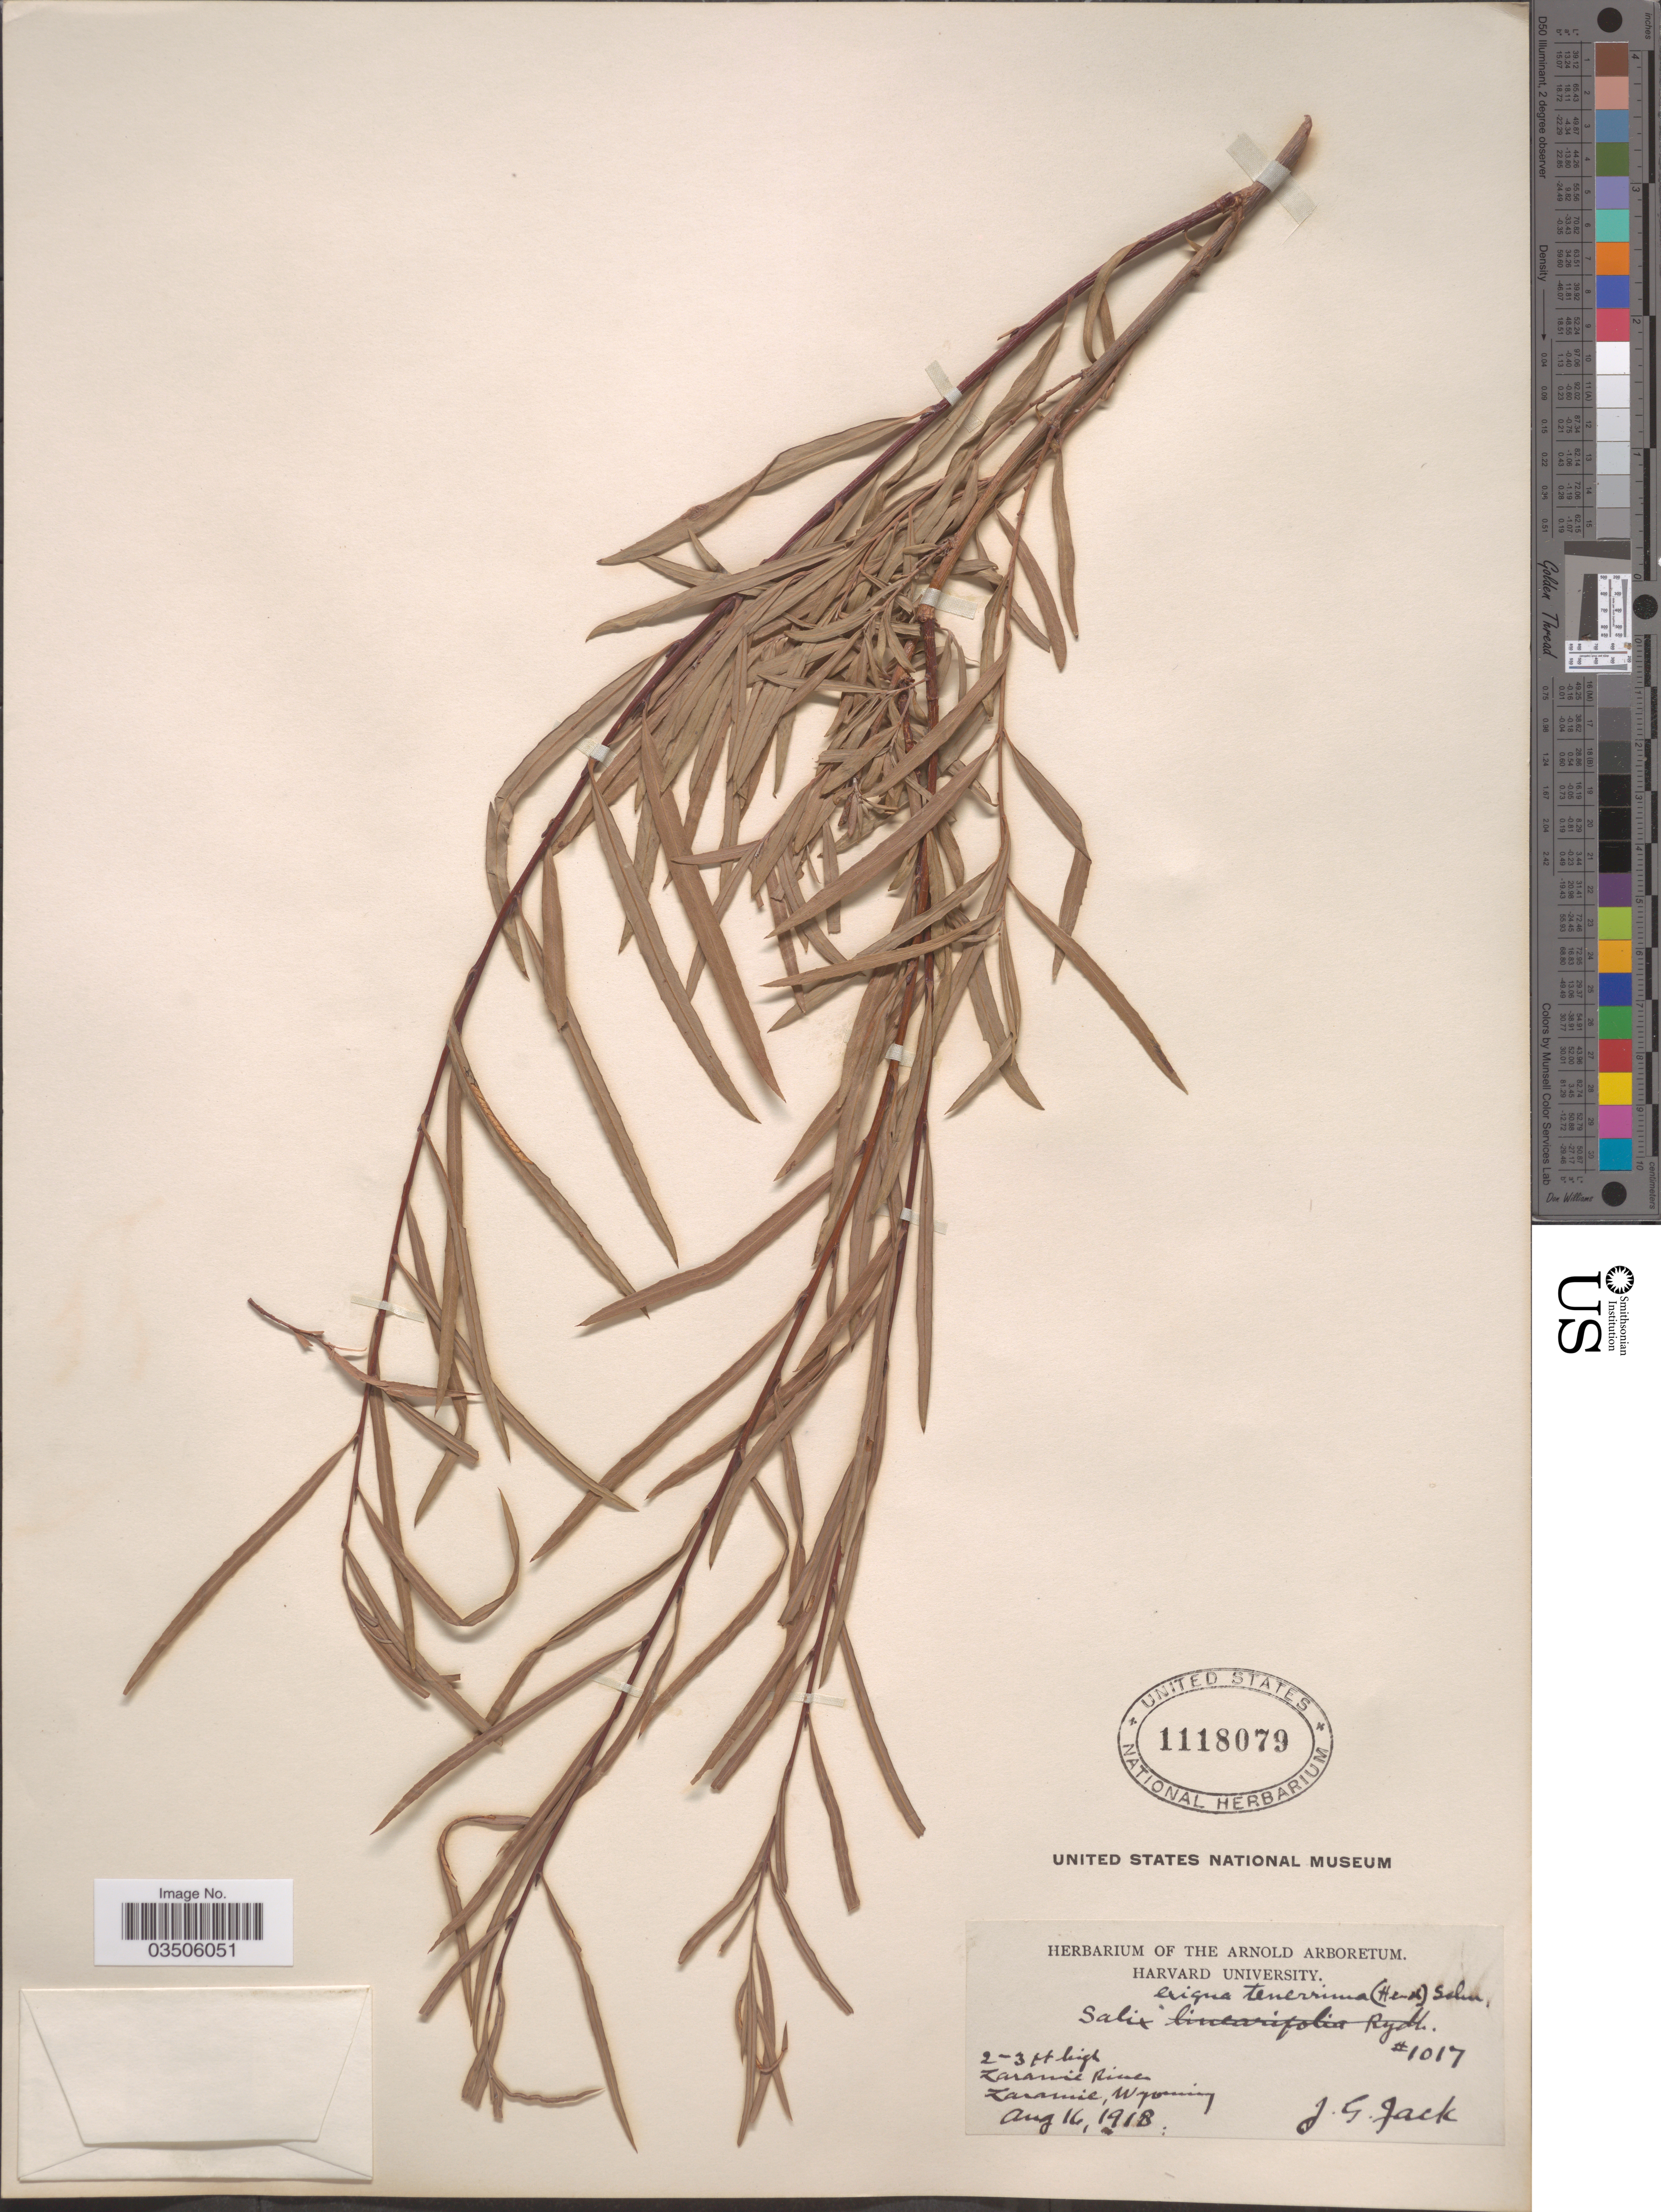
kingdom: Plantae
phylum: Tracheophyta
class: Magnoliopsida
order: Malpighiales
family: Salicaceae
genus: Salix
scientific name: Salix tenerrima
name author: (L.F. Hend.) A. Heller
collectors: J. G. Jack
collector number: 1017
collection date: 1918-08-16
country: United States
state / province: Wyoming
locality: Laramie River, Laramie.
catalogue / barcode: US 1118079